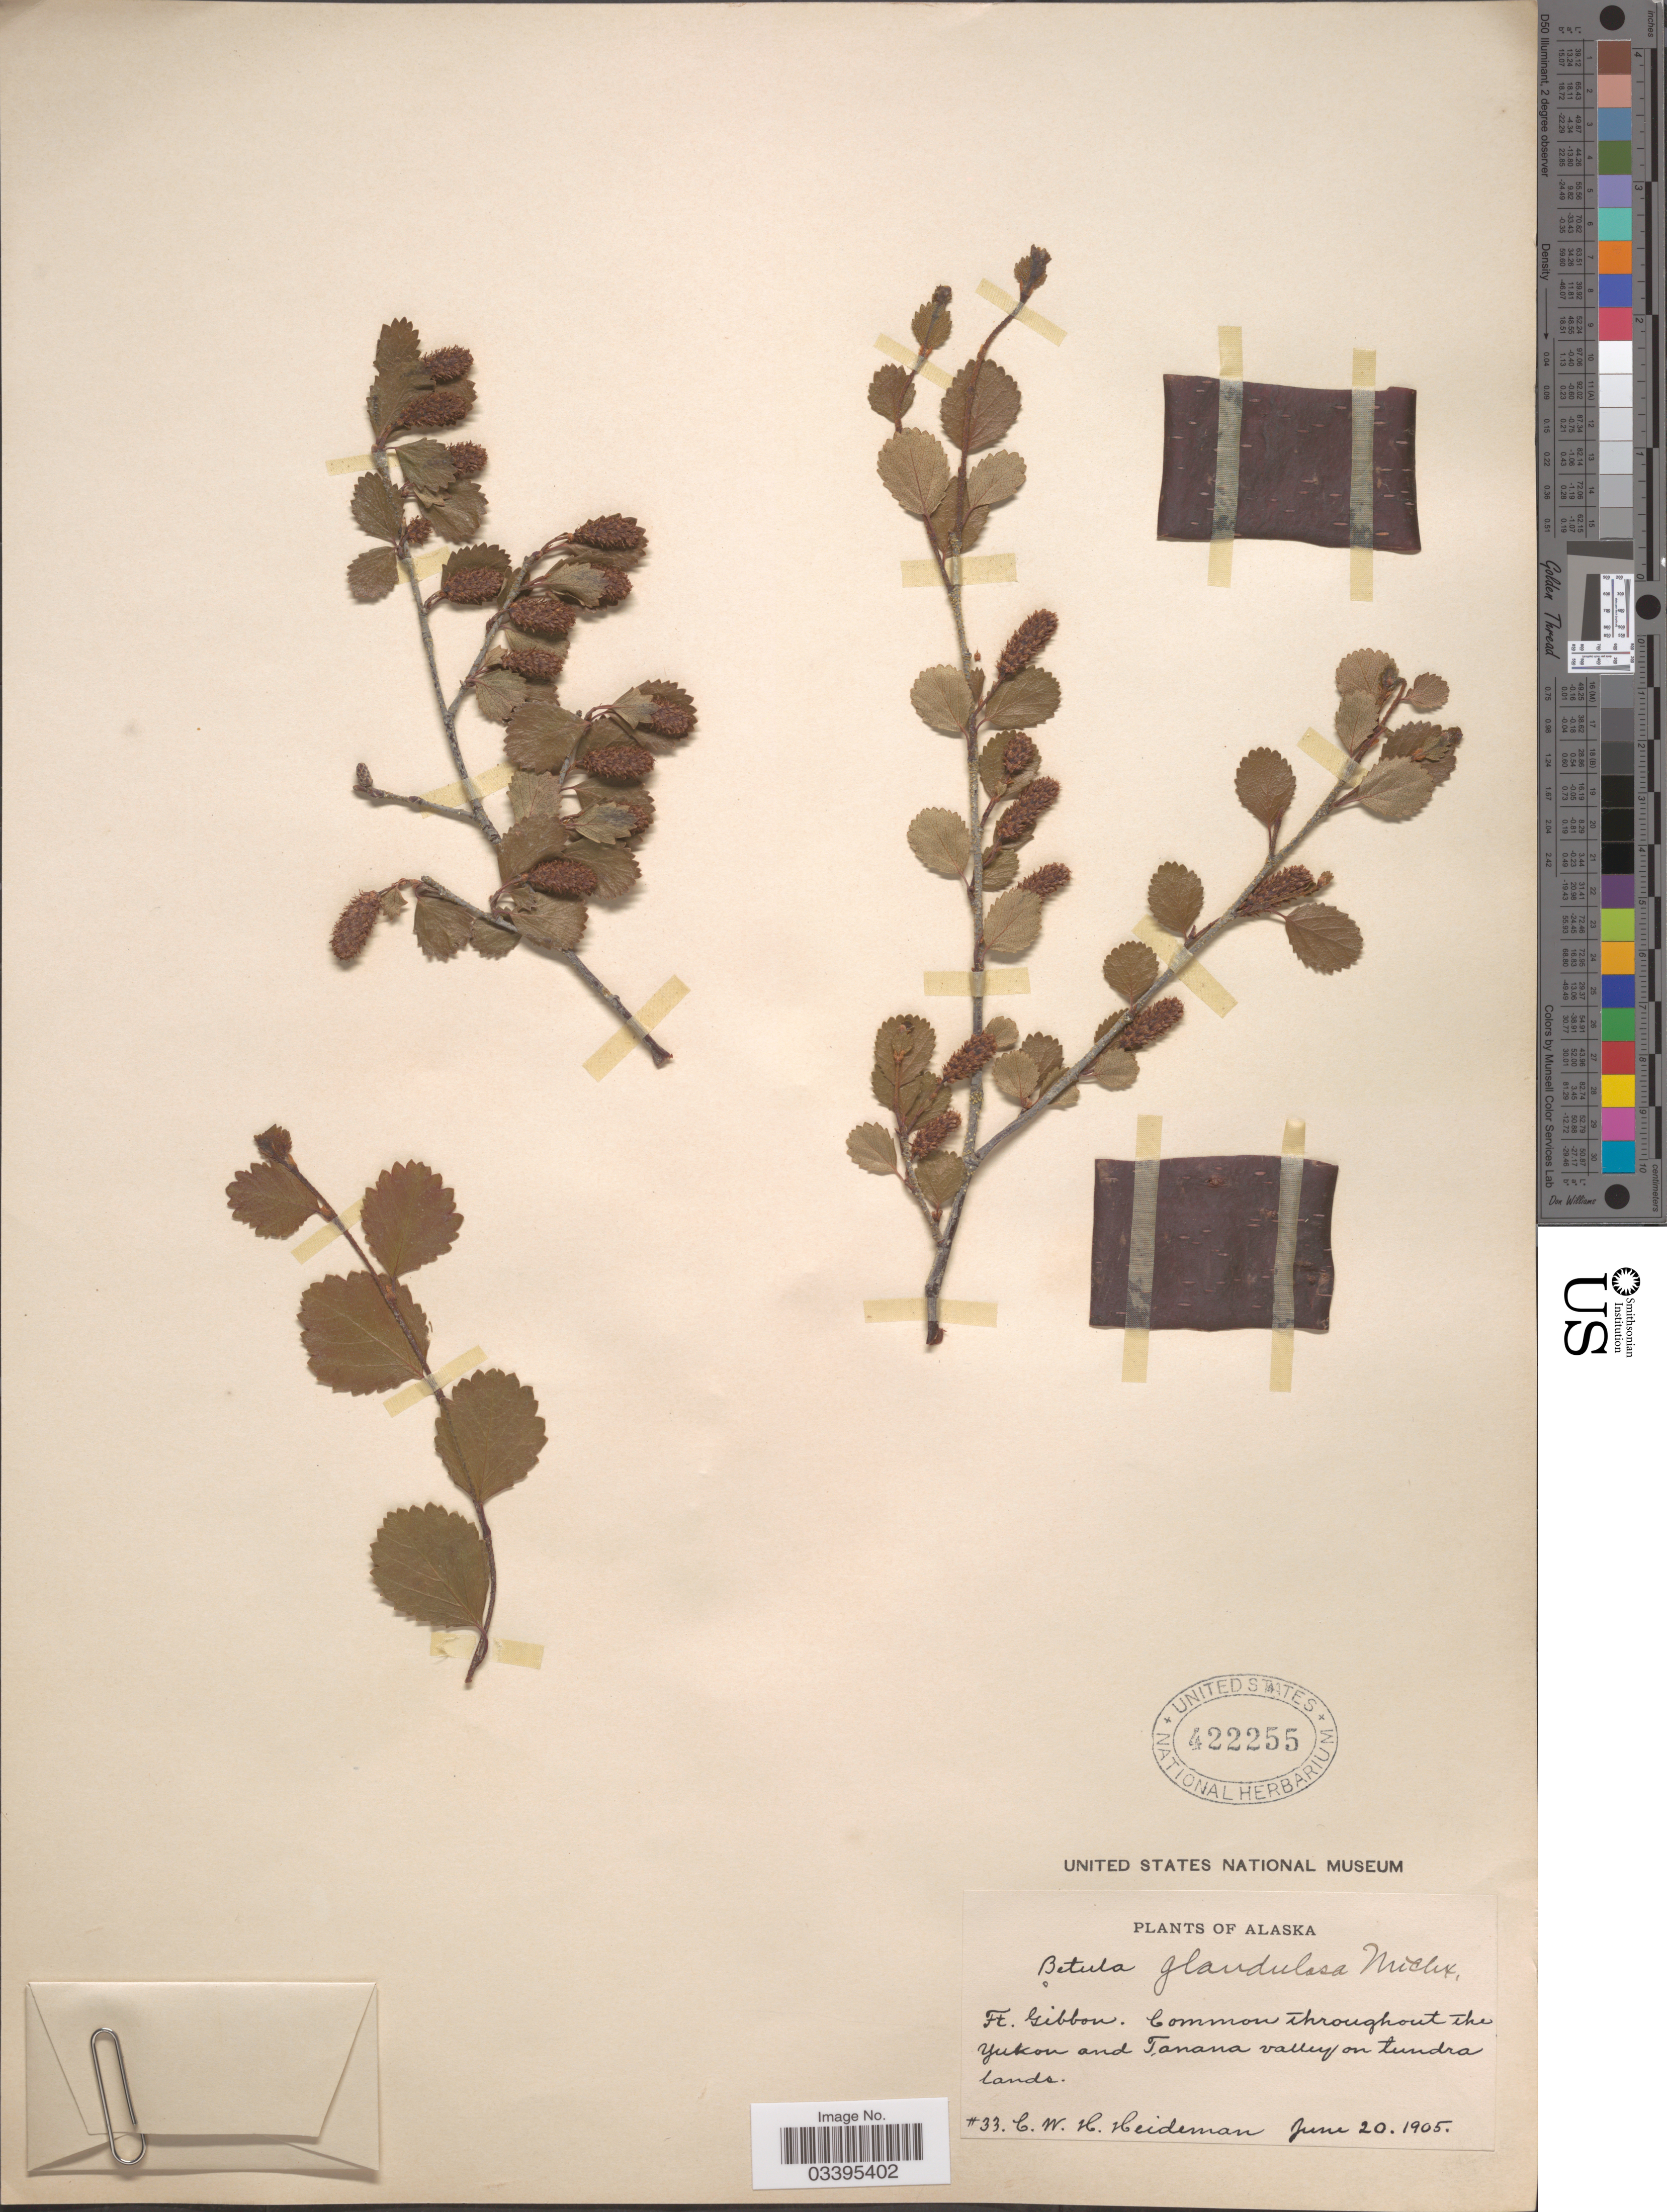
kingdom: Plantae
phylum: Tracheophyta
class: Magnoliopsida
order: Fagales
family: Betulaceae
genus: Betula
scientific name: Betula glandulosa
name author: Michx.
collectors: C. Heideman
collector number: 33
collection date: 1905-06-20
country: United States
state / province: Alaska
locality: Ft. Gibbon. Common throughout the Yukon and Tanana valley on tundra lands.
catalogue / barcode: US 422255